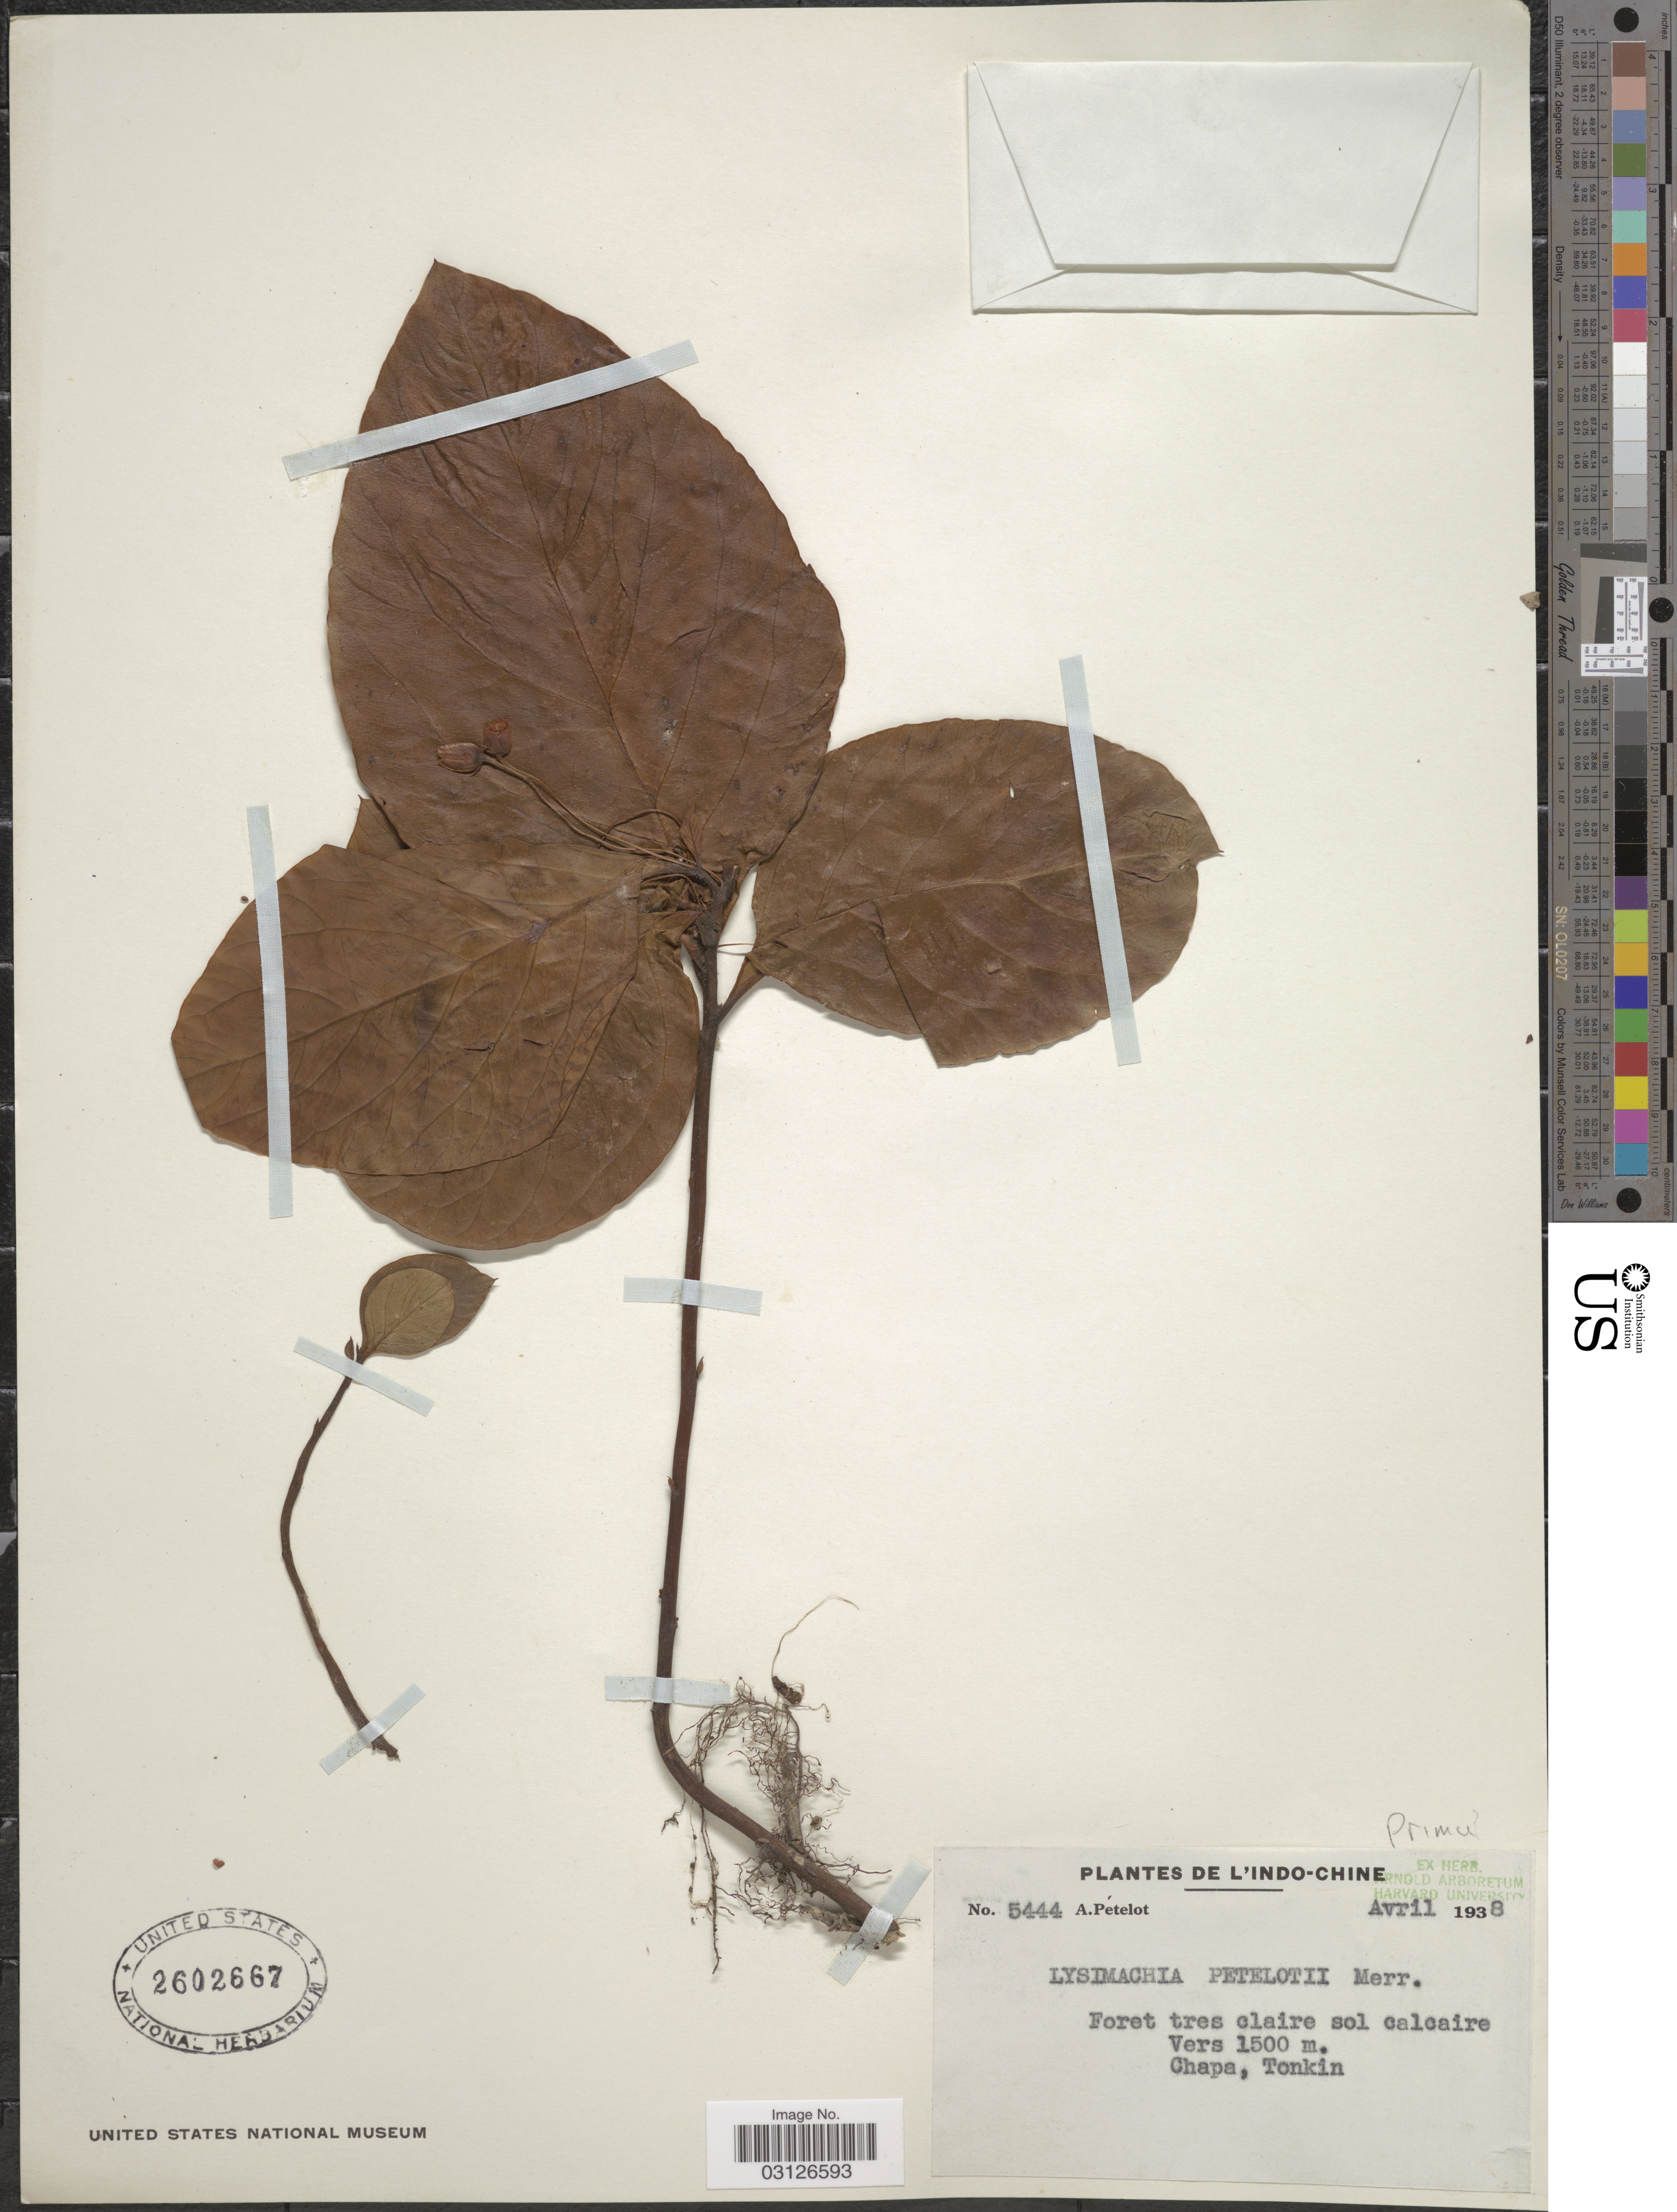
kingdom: Plantae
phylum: Tracheophyta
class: Magnoliopsida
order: Ericales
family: Primulaceae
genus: Lysimachia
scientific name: Lysimachia petelotii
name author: Merr.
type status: Isotype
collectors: A. Petelot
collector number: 5444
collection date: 1938-04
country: Vietnam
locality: L'Indo-Chine. Chapa, Tonkin.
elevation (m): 1500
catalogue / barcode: US 2602667